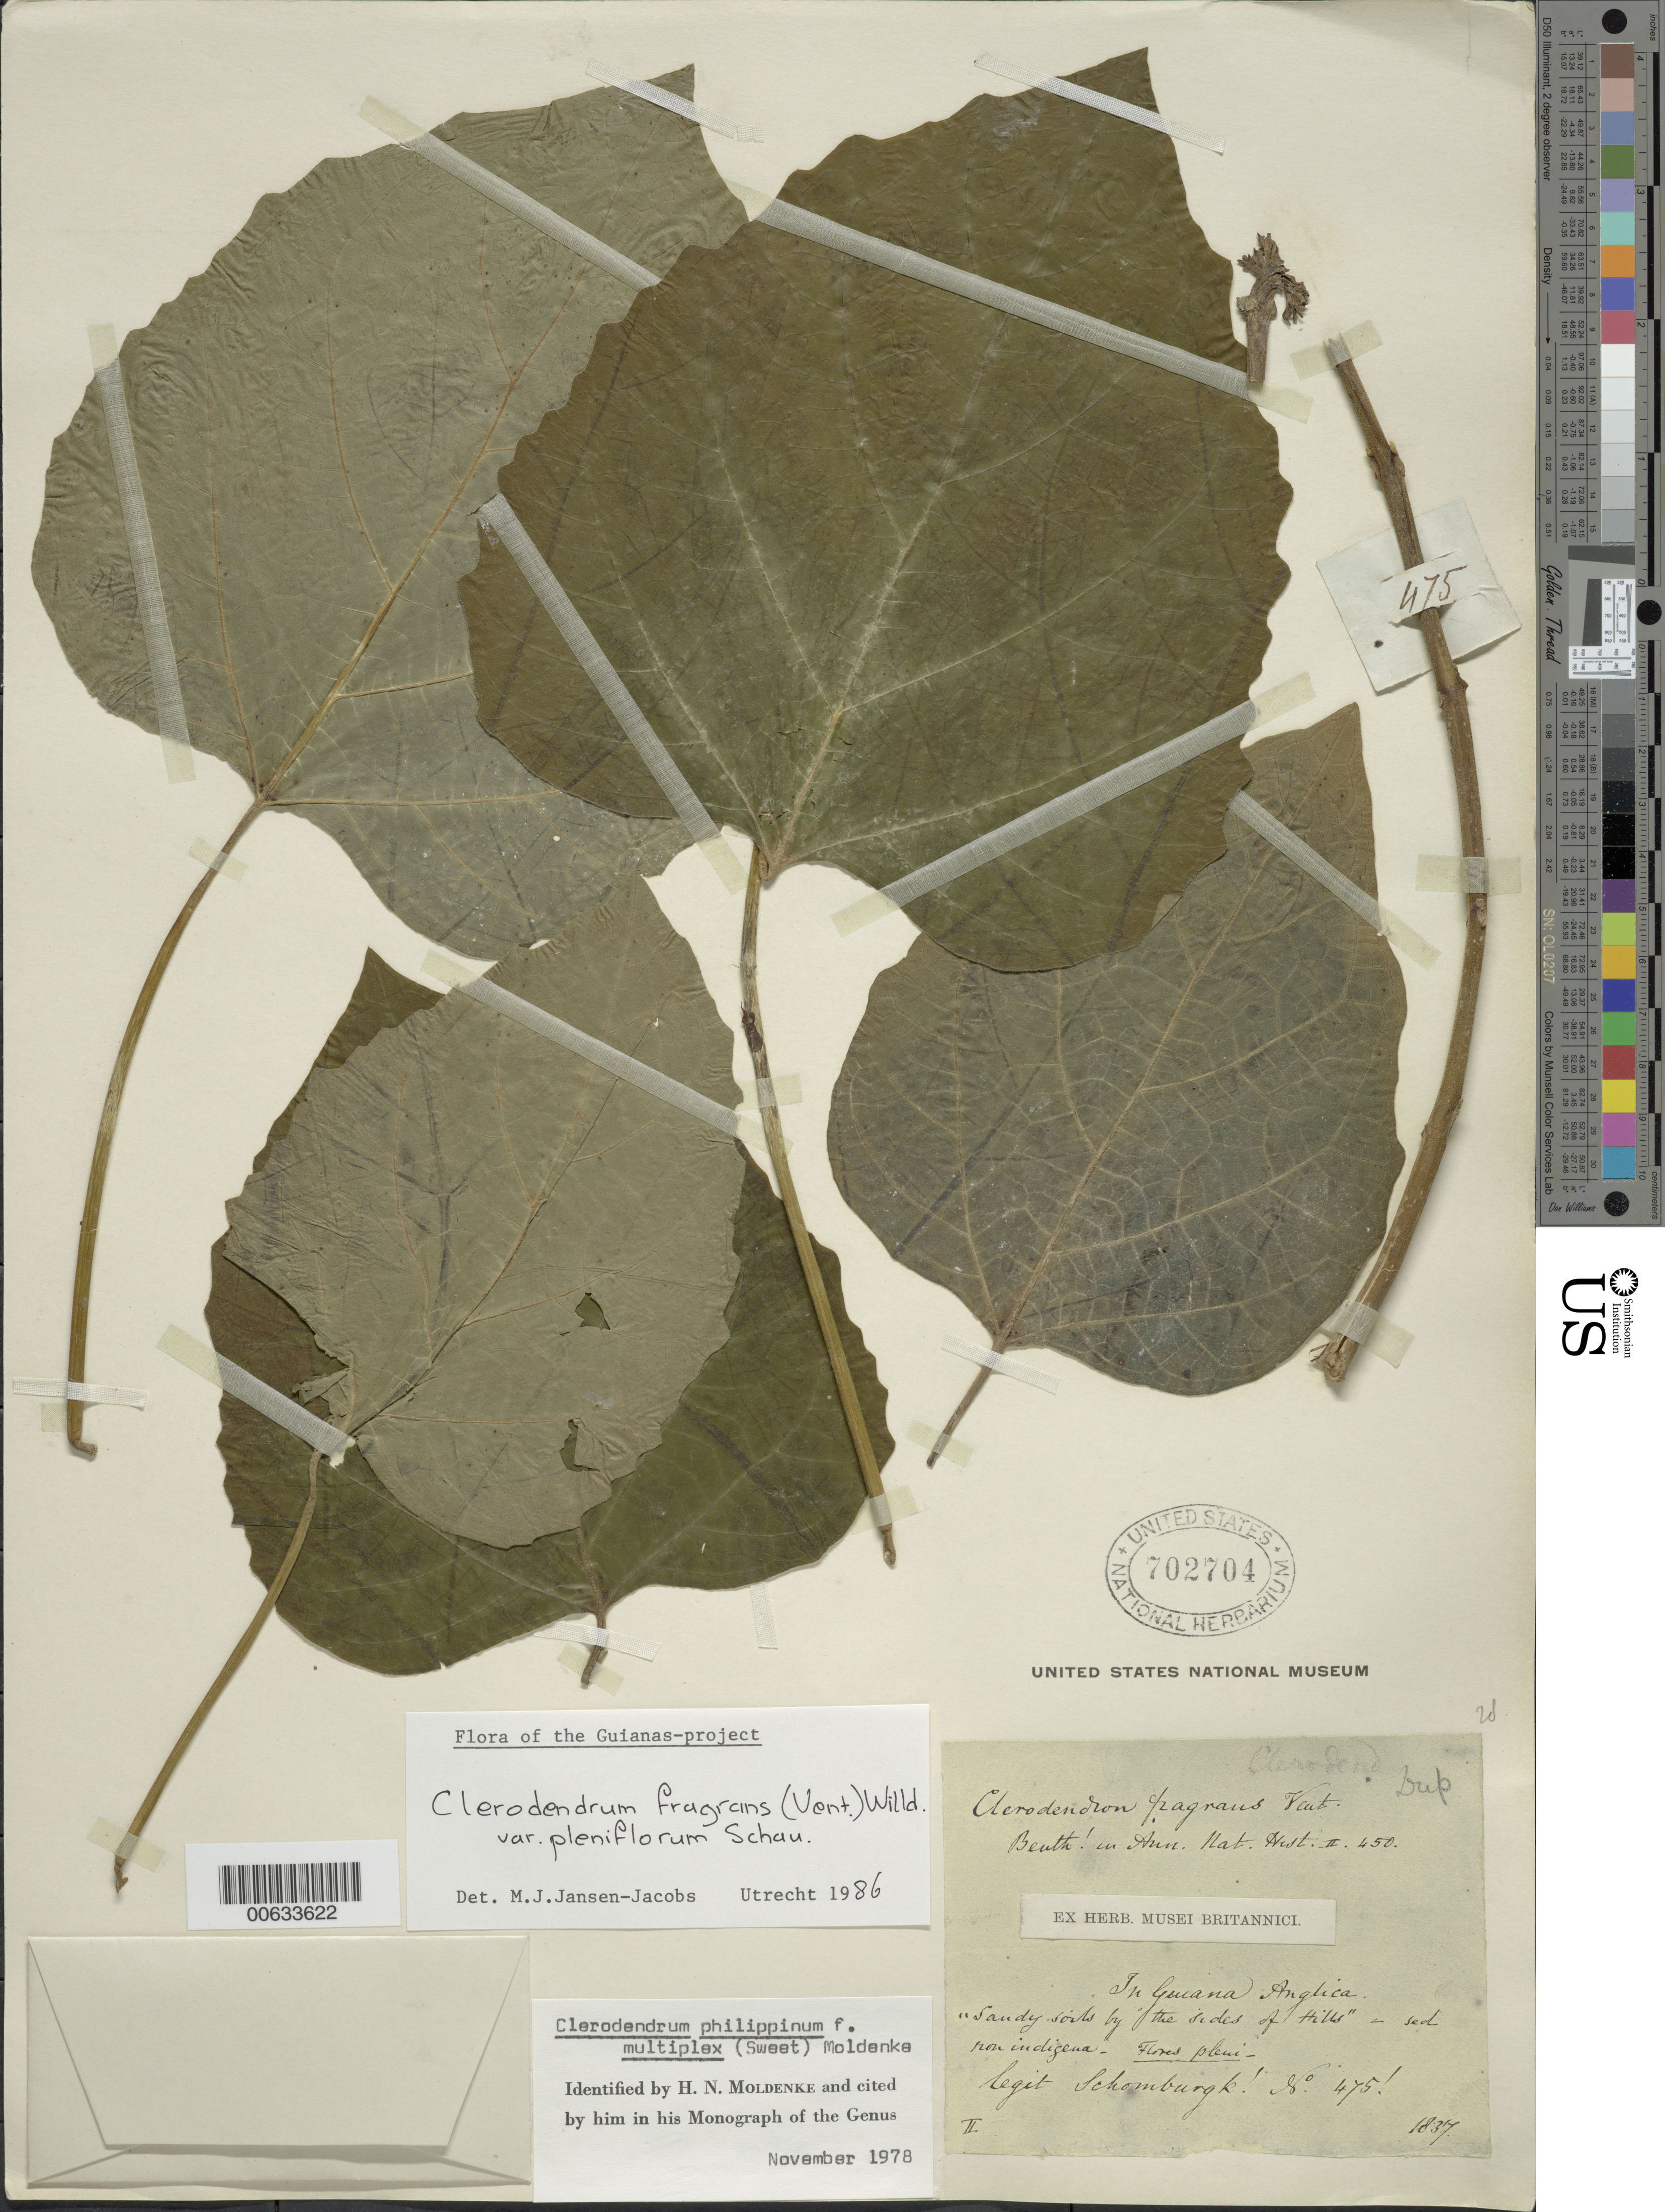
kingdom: Plantae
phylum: Tracheophyta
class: Magnoliopsida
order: Lamiales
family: Lamiaceae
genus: Clerodendrum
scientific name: Clerodendrum fragrans var. pleniflorum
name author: Schauer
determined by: Jansen-Jacobs, M. J., (U), Nationaal Herbarium Nederland, Utrecht University branch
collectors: R. H. Schomburgk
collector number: I 475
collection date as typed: February 1837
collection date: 1837-02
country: Guyana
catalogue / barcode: US 702704